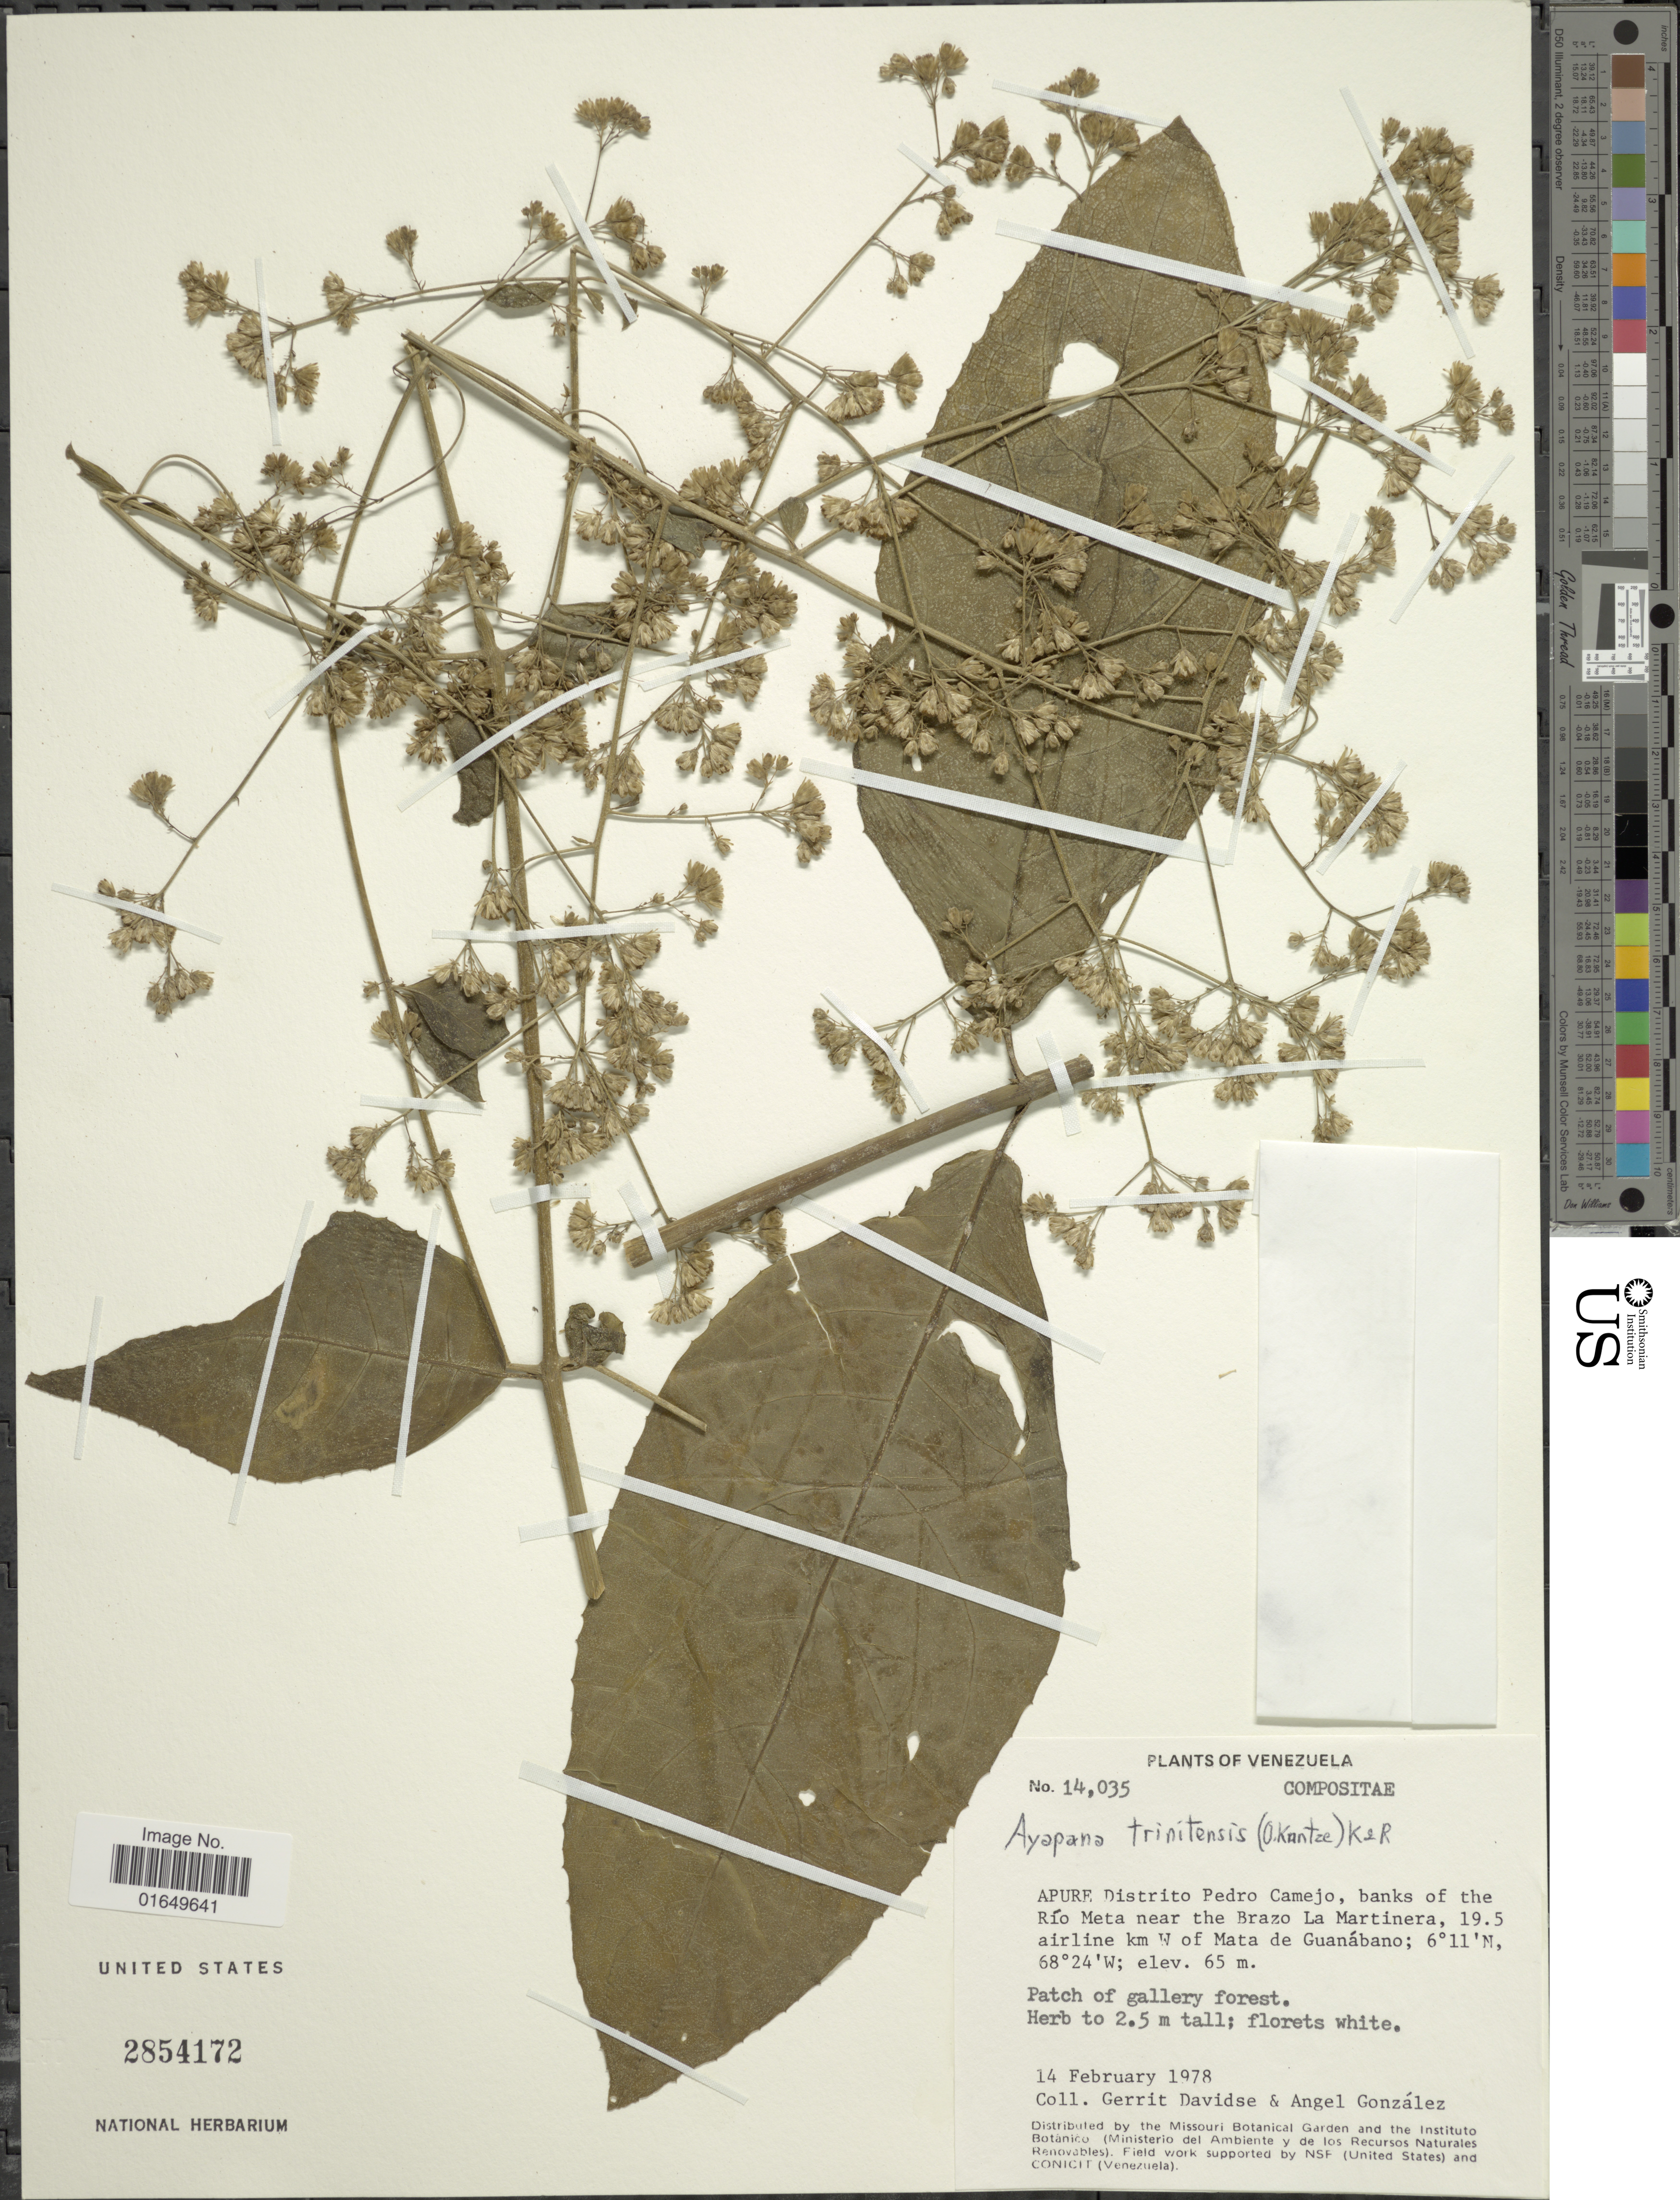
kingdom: Plantae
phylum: Tracheophyta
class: Magnoliopsida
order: Asterales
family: Asteraceae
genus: Ayapana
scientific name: Ayapana trinitensis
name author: (Kuntze) R.M. King & H. Rob.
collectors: G. Davidse & A. C. González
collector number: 14035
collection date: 1978-02-14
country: Venezuela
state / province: Apure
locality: Distrito Pedro Camejo, banks of the Río Meta near the Brazo La Martinera, 19.5 airline km W of Mata de Guanábano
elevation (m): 65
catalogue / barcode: US 2854172